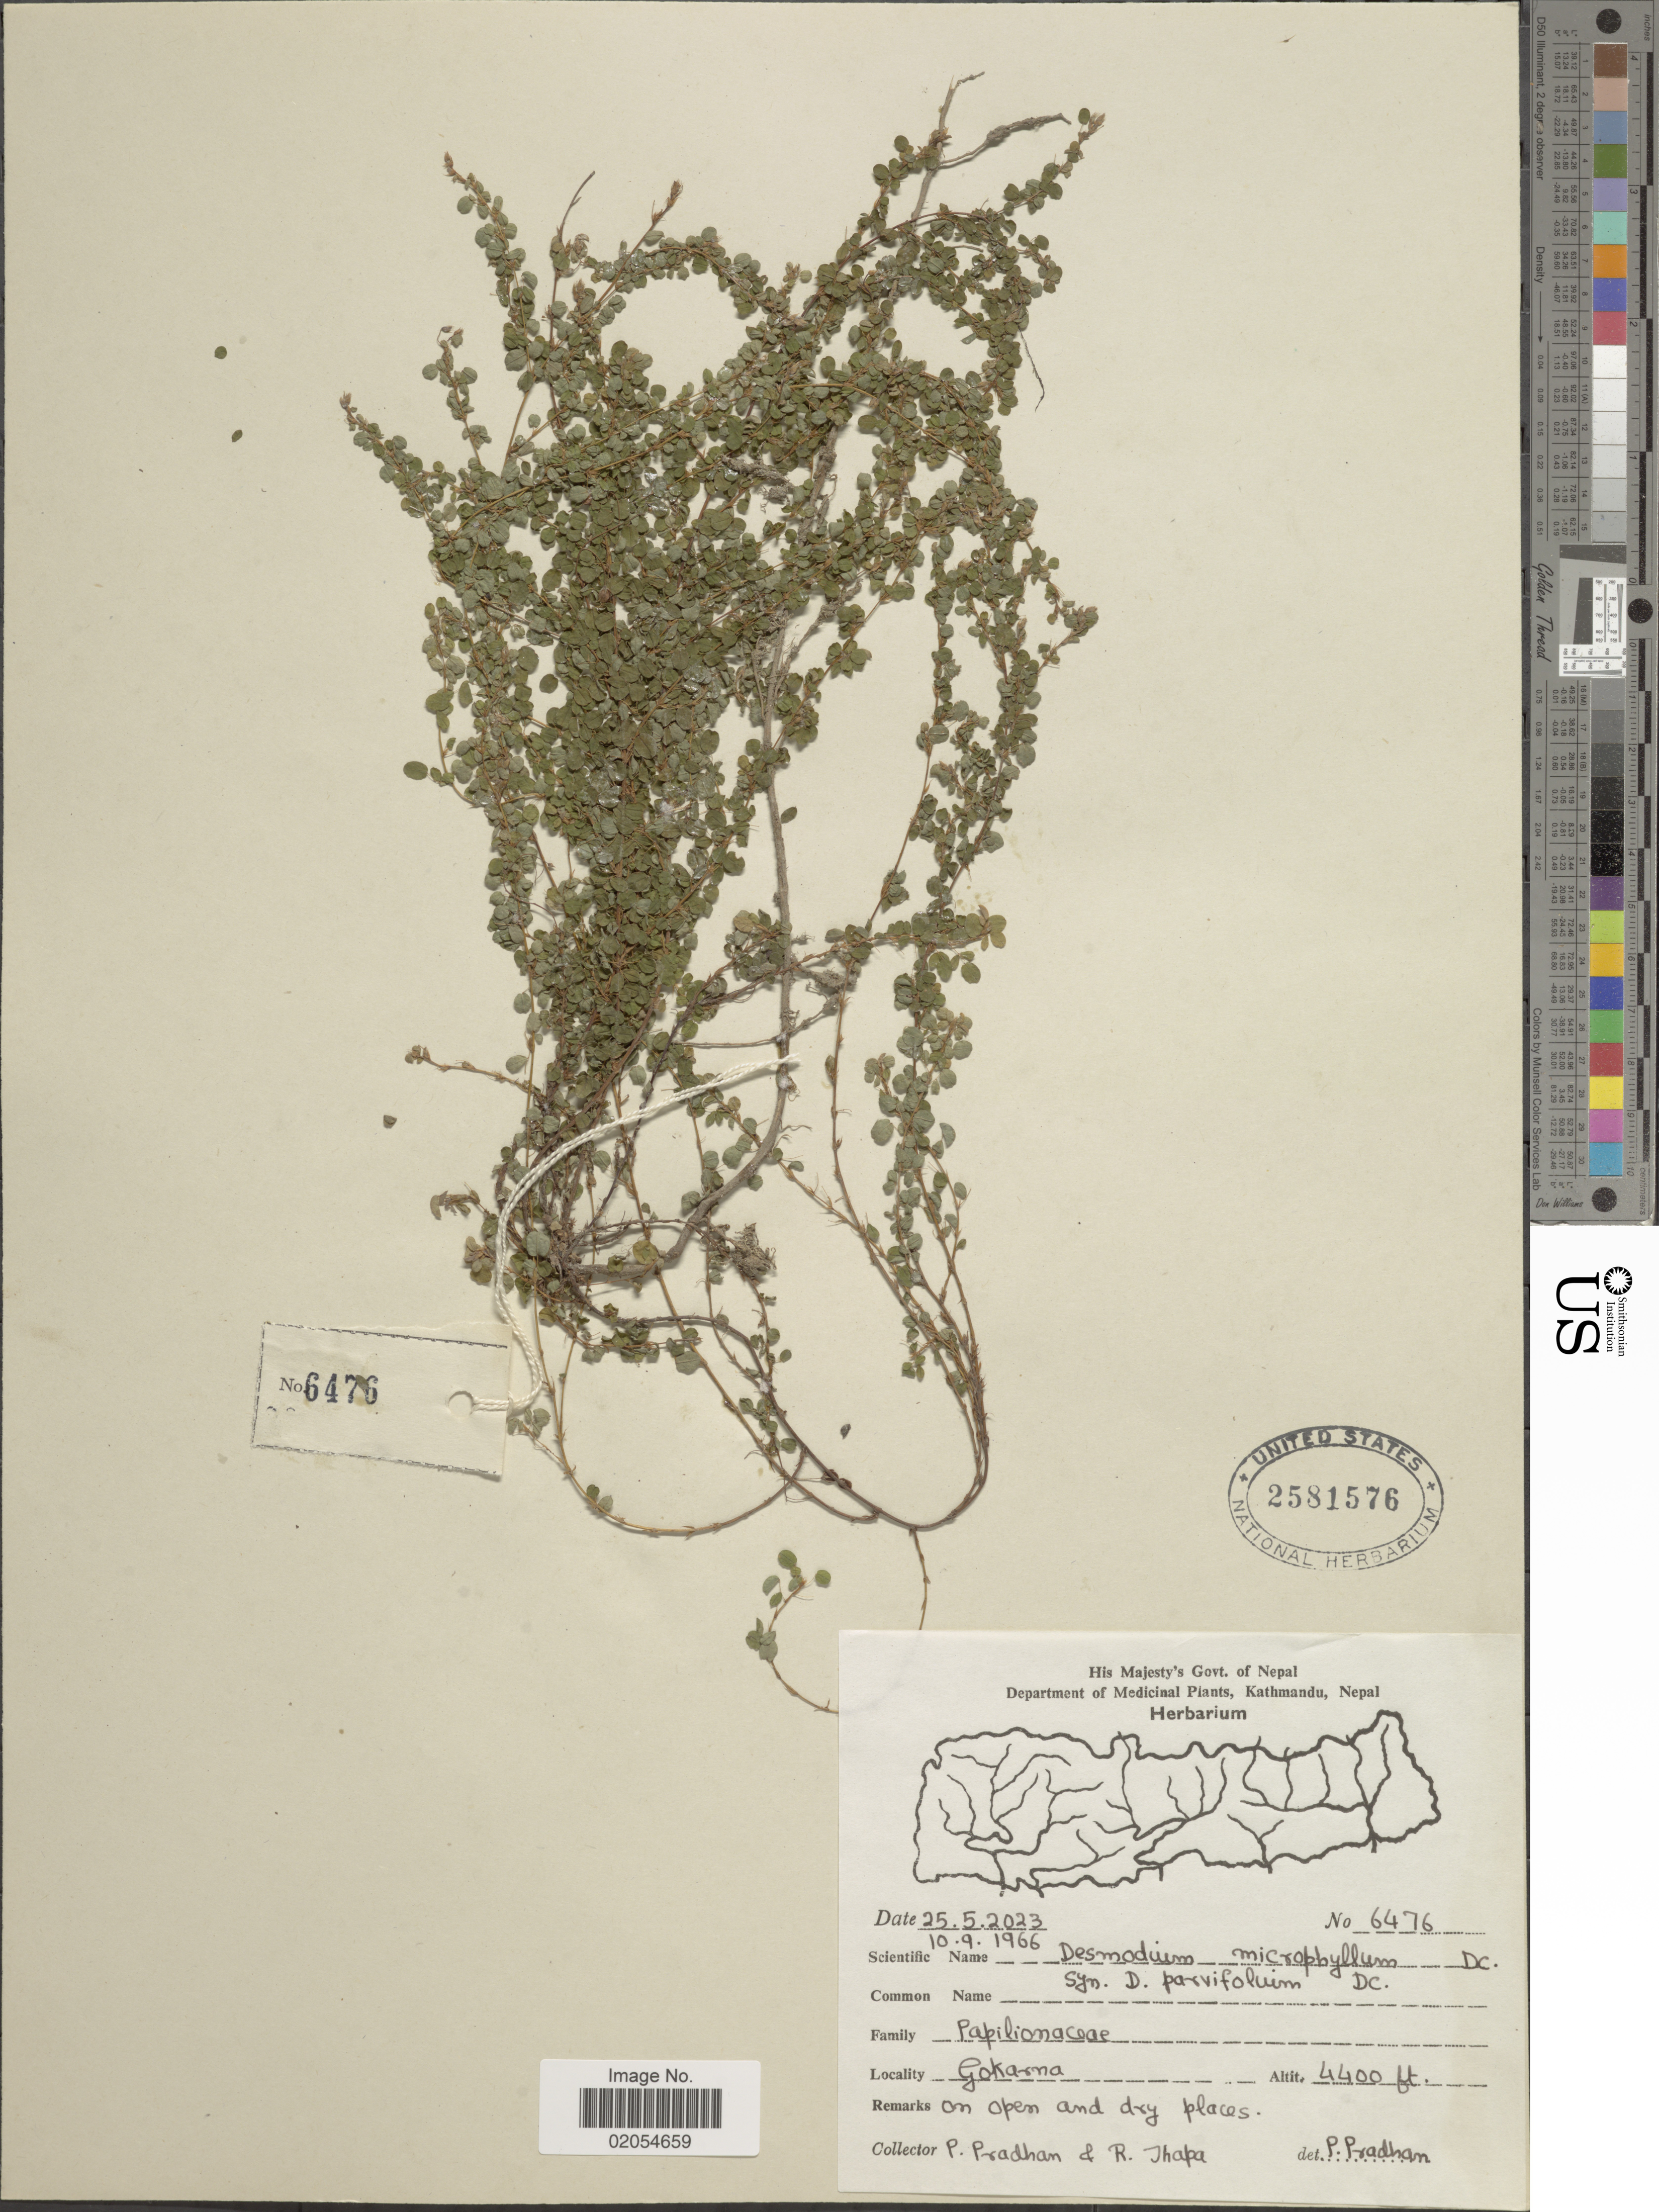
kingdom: Plantae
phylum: Tracheophyta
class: Magnoliopsida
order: Fabales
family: Fabaceae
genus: Leptodesmia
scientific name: Leptodesmia microphylla var. microphylla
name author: (Thunb.) H. Ohashi & K. Ohashi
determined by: Strong, Mark T., (BOT), Smithsonian Institution - National Museum of Natural History (UNITED STATES)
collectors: P. Pradhan & R. Thapa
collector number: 6476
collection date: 1966-09-10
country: Nepal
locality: Gokarna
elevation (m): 1341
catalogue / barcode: US 2581576